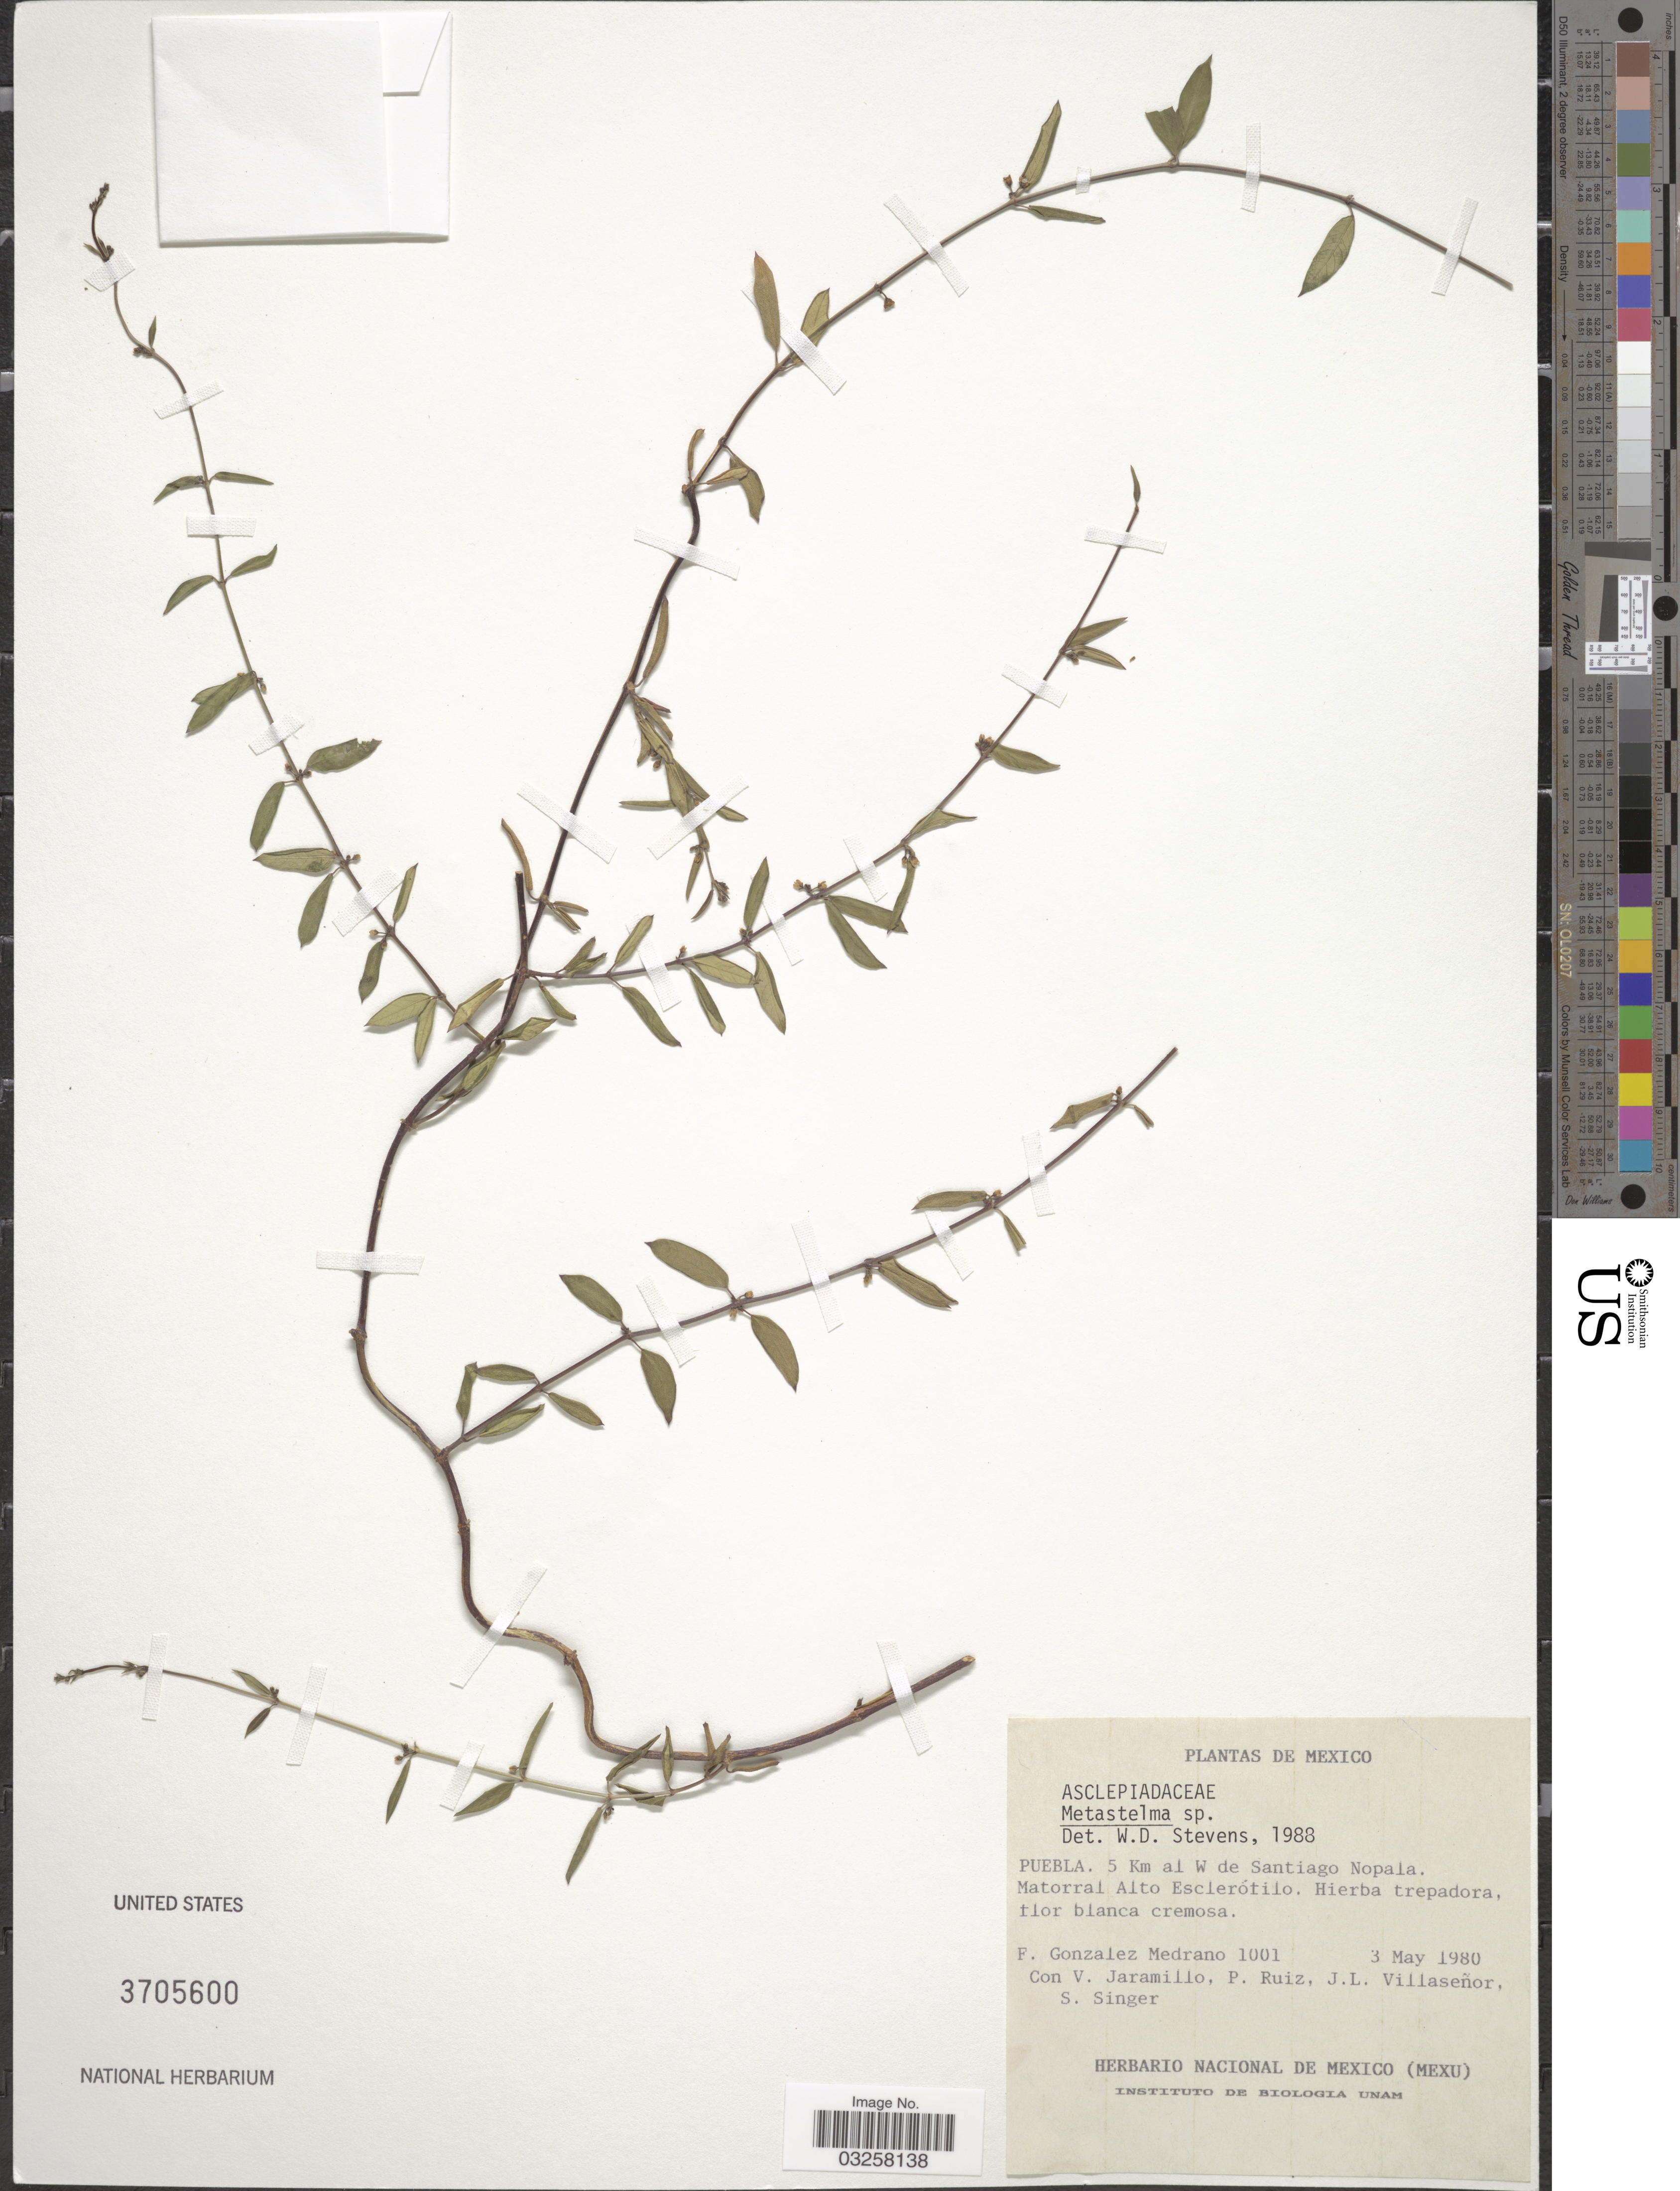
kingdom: Plantae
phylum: Tracheophyta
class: Magnoliopsida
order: Gentianales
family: Apocynaceae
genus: Metastelma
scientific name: Metastelma sp.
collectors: F. Medrano, V. Jaramillo, P. Ruiz, J. Villaseñor R. & S. Singer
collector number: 1001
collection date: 1980-05-03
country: Mexico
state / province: Puebla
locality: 5 Km al W de Santiago Nopala. Matorral Alto Esclerótilo.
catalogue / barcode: US 3705600